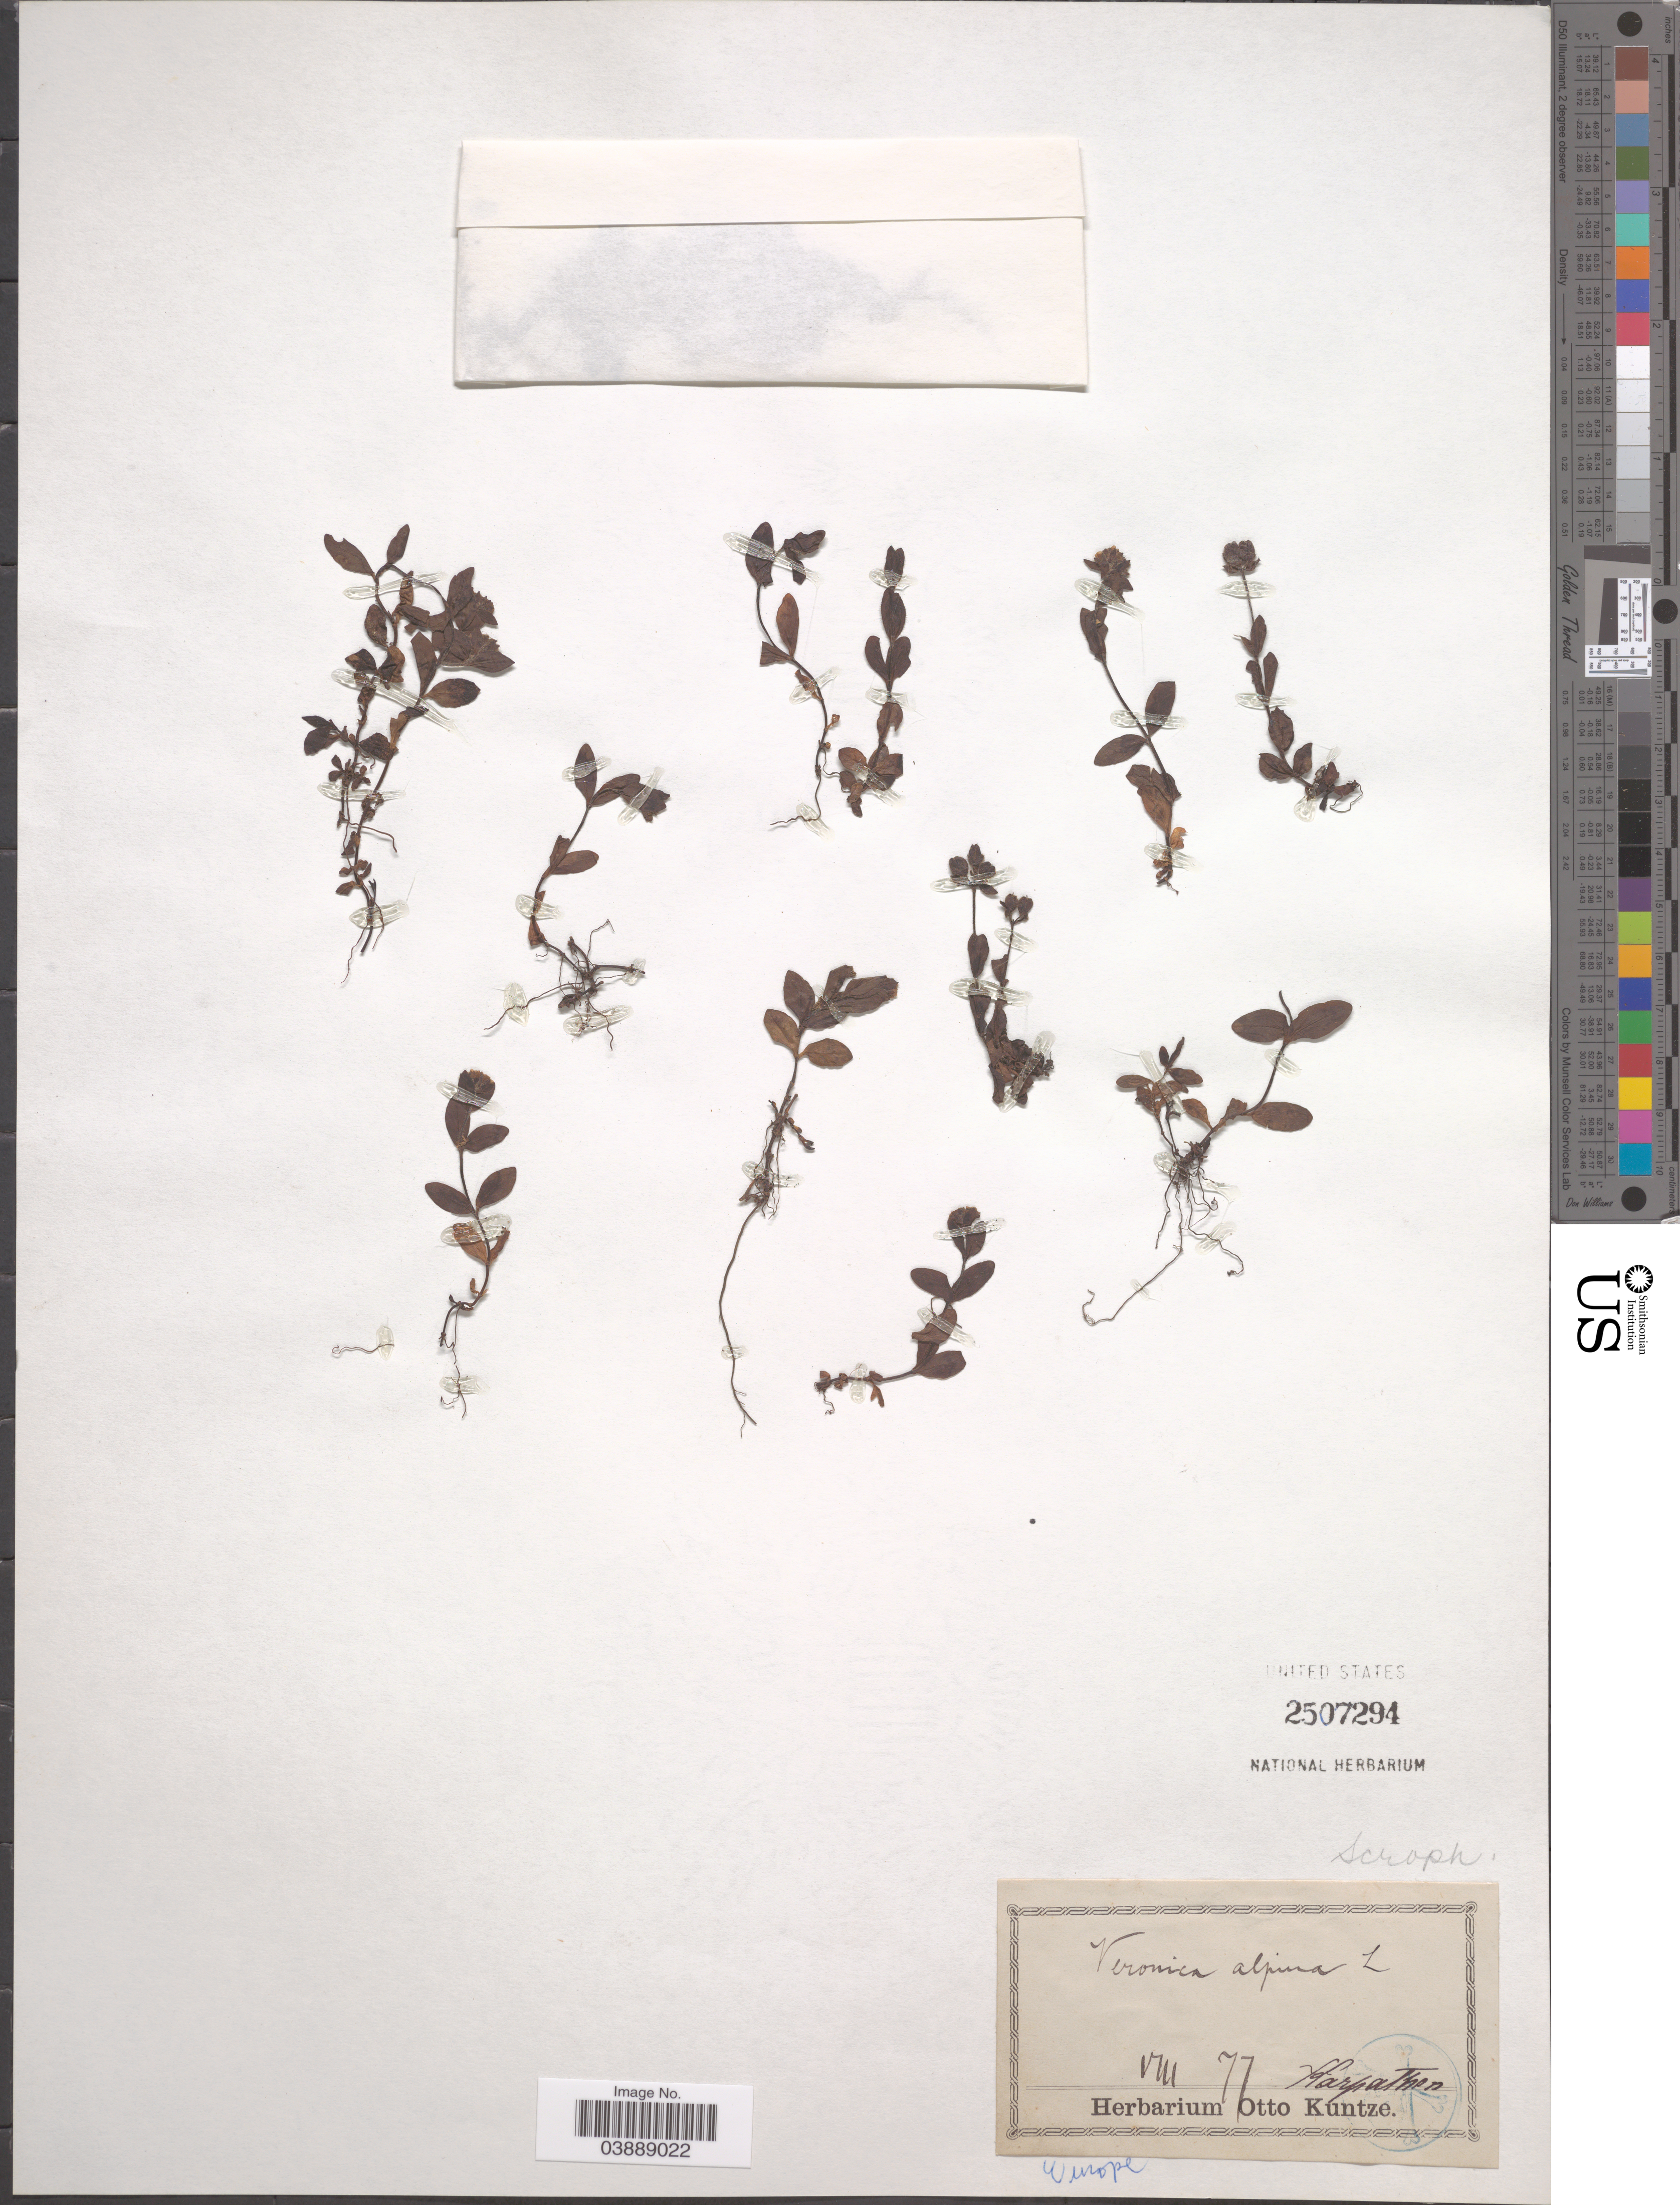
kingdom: Plantae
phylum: Tracheophyta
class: Magnoliopsida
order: Lamiales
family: Plantaginaceae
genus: Veronica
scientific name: Veronica alpina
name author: L.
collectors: Karpathen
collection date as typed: Transcribed d/m/y: /8/77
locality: Europe.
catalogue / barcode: US 2507294